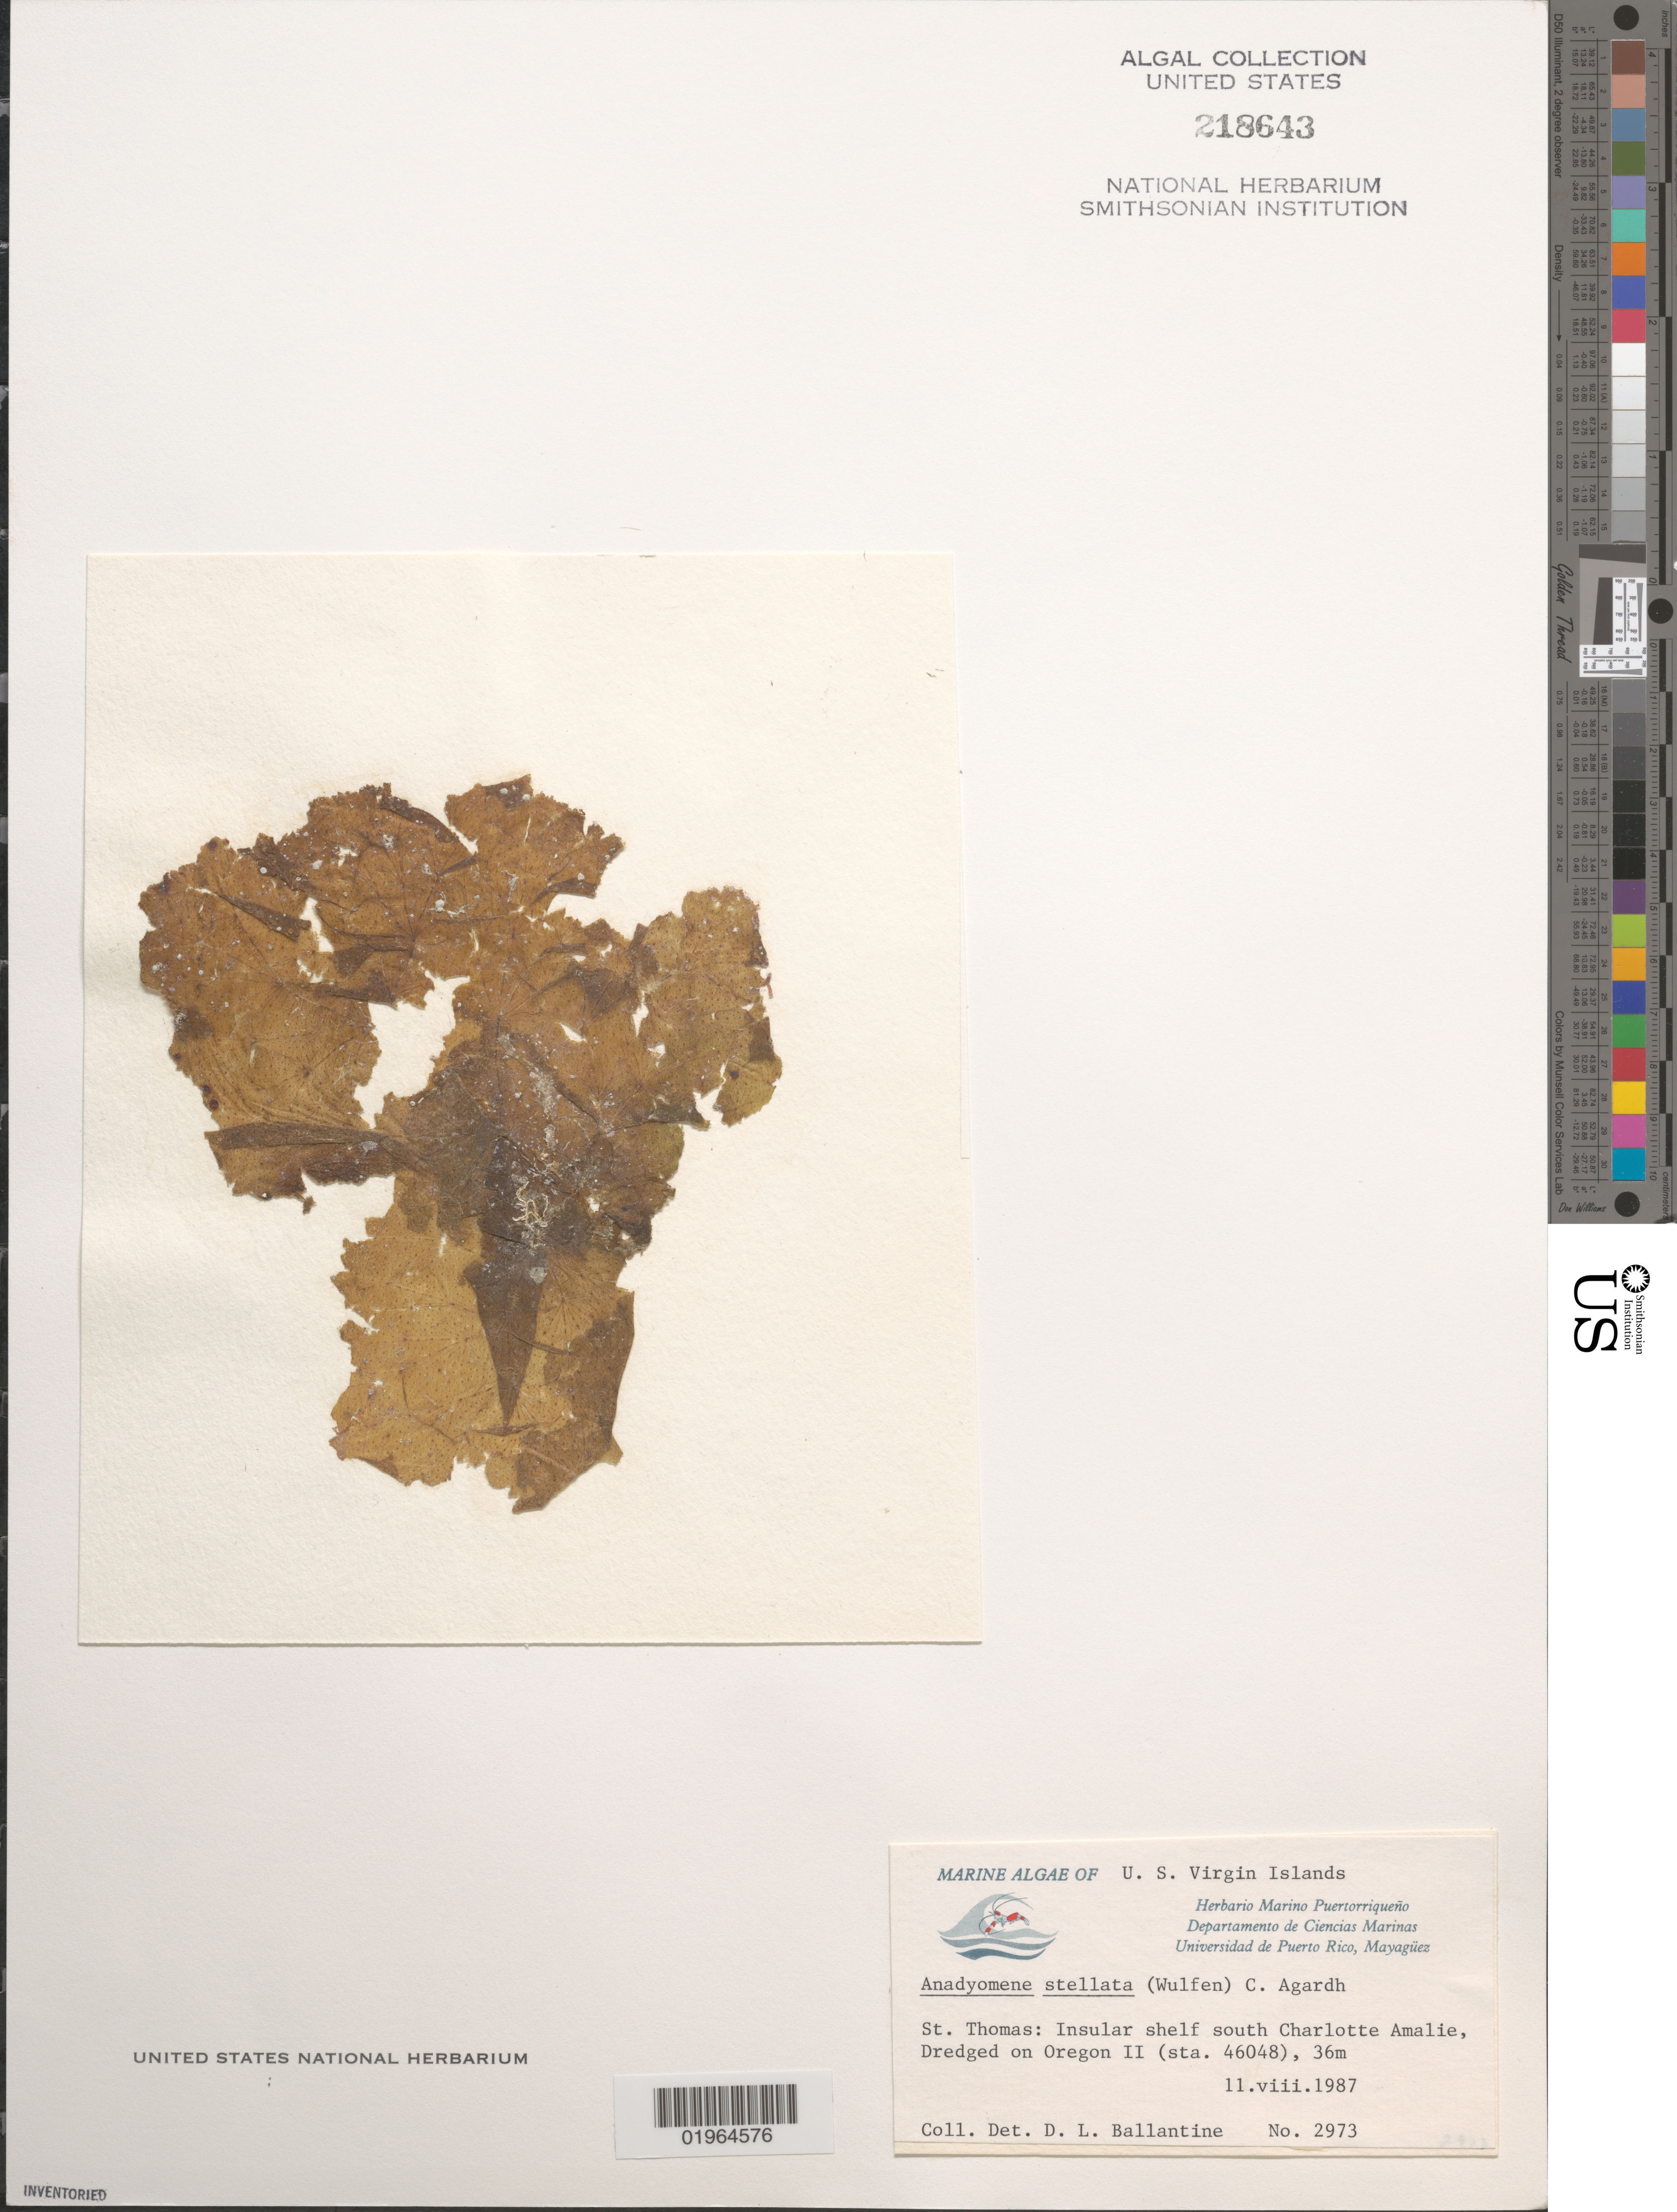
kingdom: Plantae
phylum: Chlorophyta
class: Ulvophyceae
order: Cladophorales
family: Anadyomenaceae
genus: Anadyomene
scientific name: Anadyomene stellata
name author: (Wulfen) C. Agardh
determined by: Ballantine, D. L.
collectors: D.L. Ballantine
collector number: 2973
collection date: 1987-08-11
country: U.S. Virgin Islands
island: Saint Thomas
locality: Insular shelf south Charlotte Amalie.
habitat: Dredged on Oregon II (sta. 46048)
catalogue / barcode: US 218643